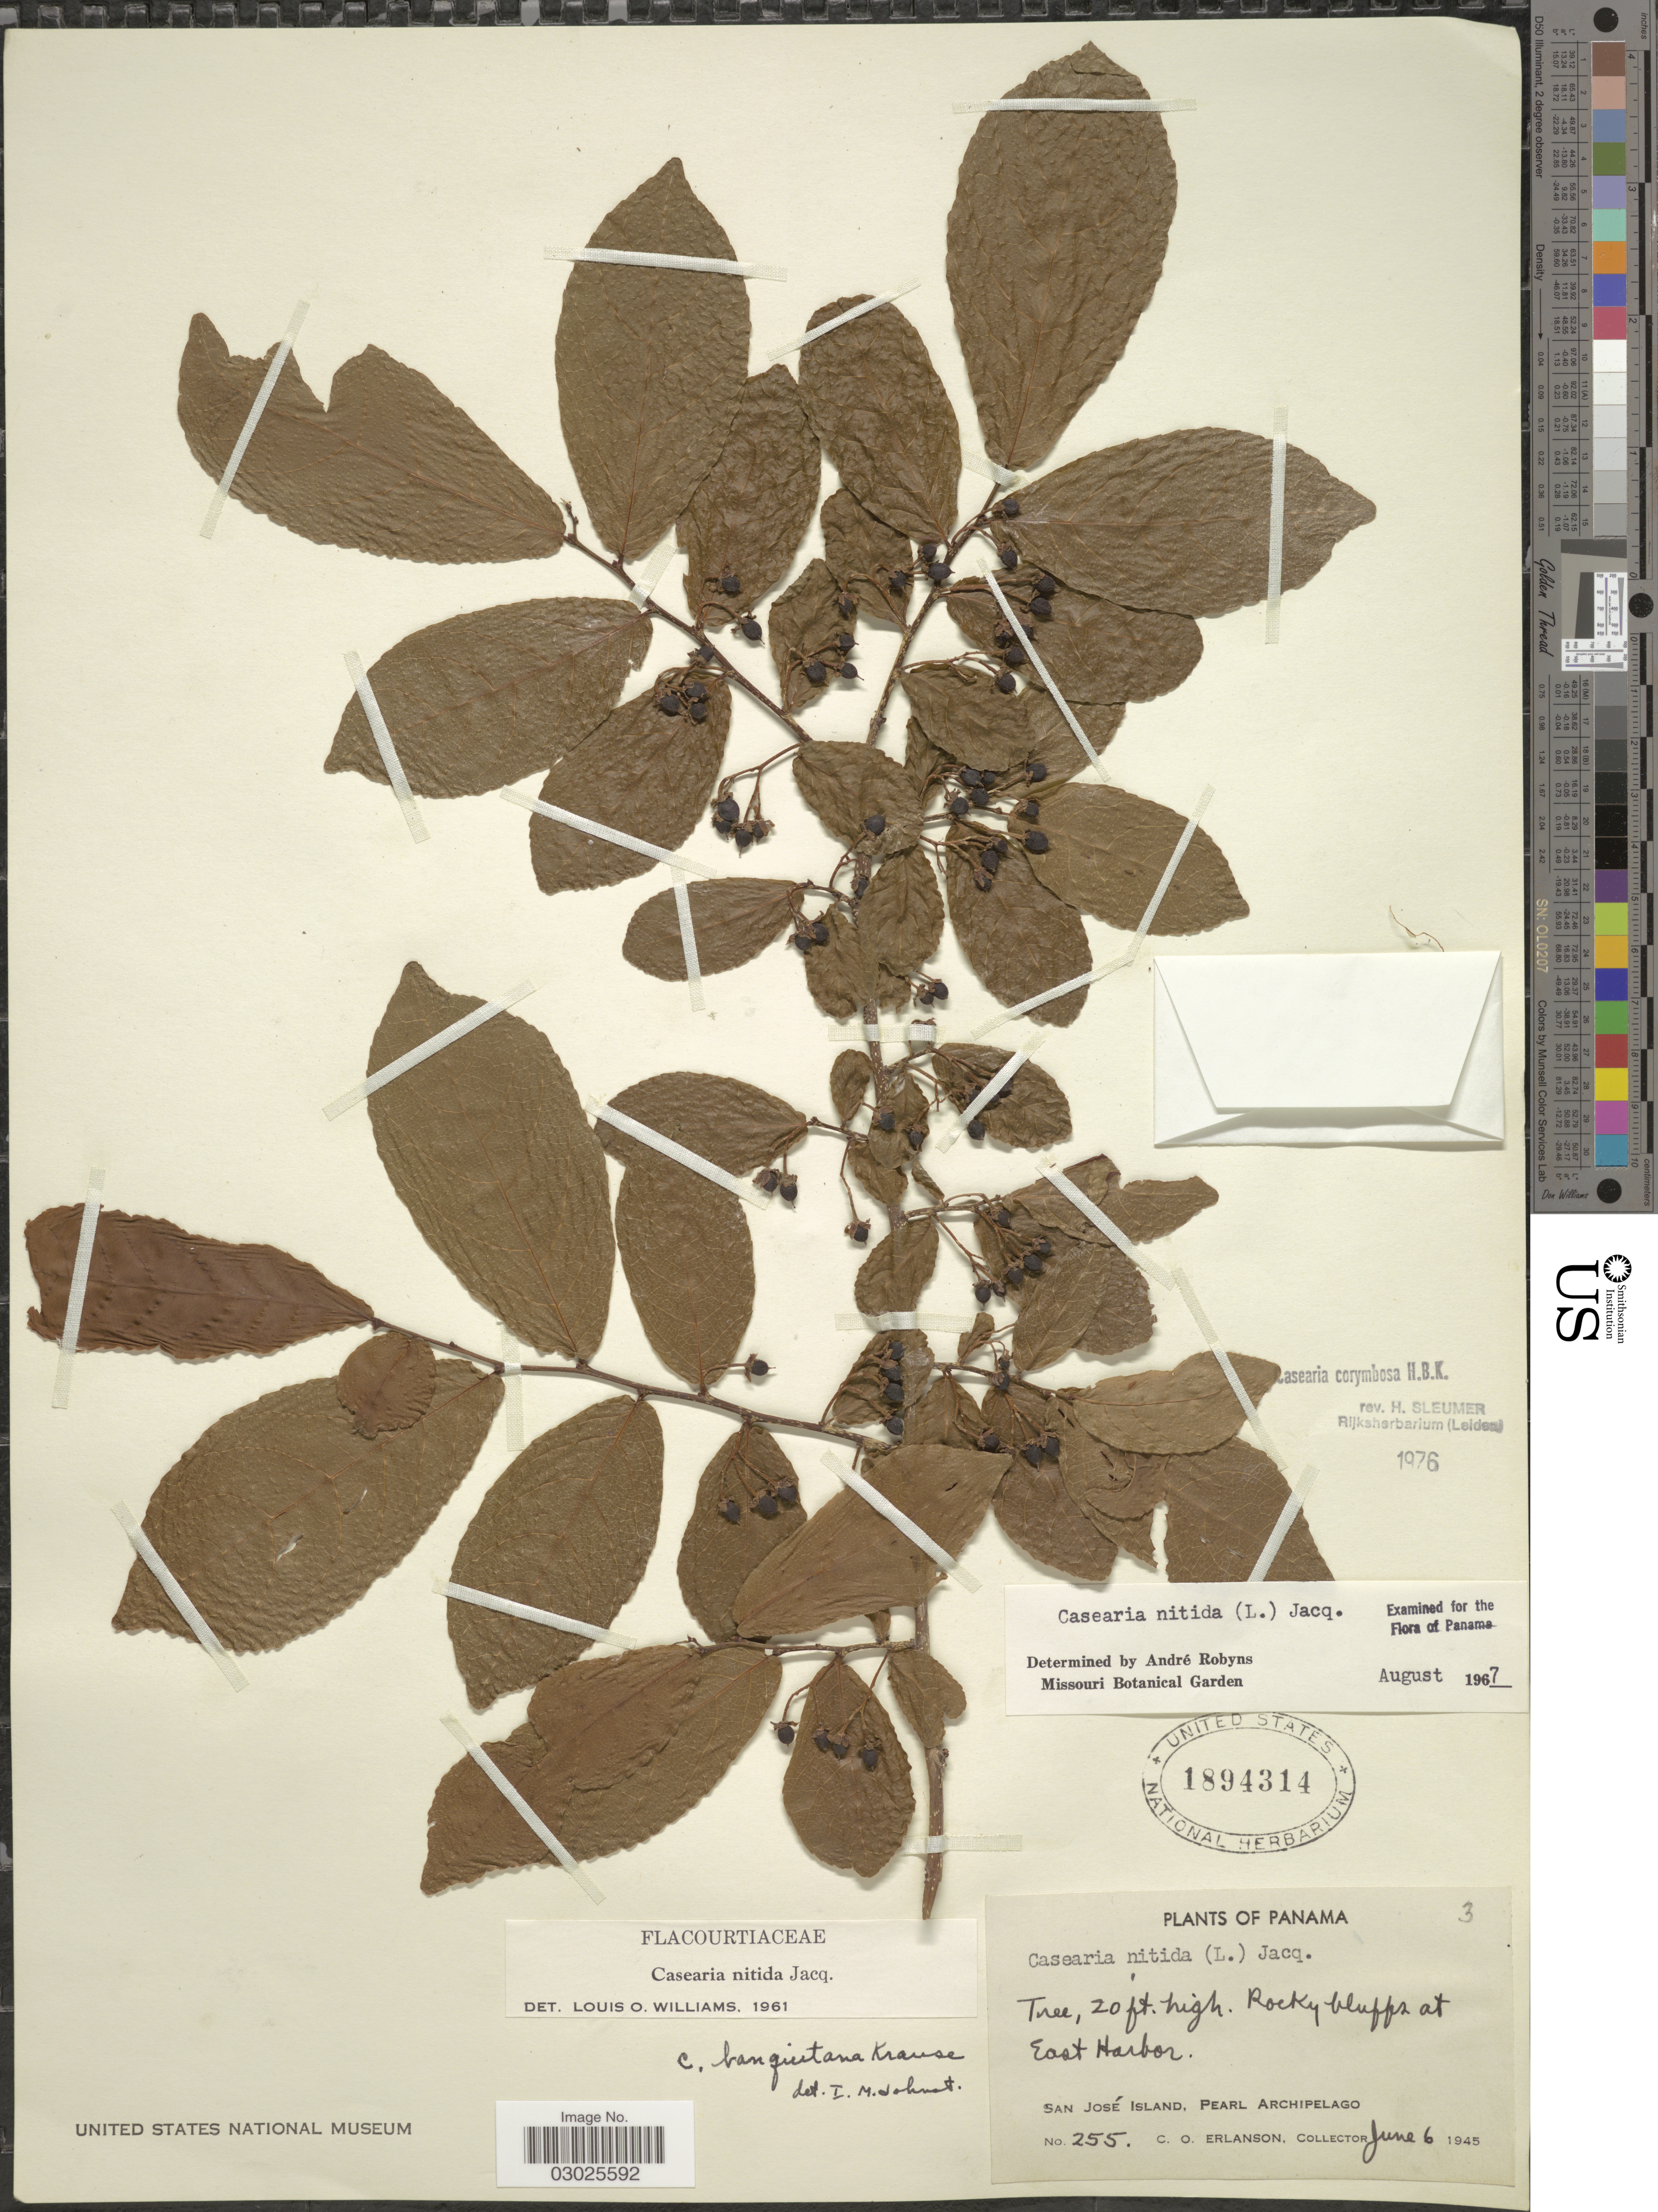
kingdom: Plantae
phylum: Tracheophyta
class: Magnoliopsida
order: Malpighiales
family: Salicaceae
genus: Casearia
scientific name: Casearia corymbosa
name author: Kunth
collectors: C. O. Erlanson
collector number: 255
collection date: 1945-06-06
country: Panama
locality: Rocky bluffs at East Harbor. San José Island, Pearl Archipelago.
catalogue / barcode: US 1894314